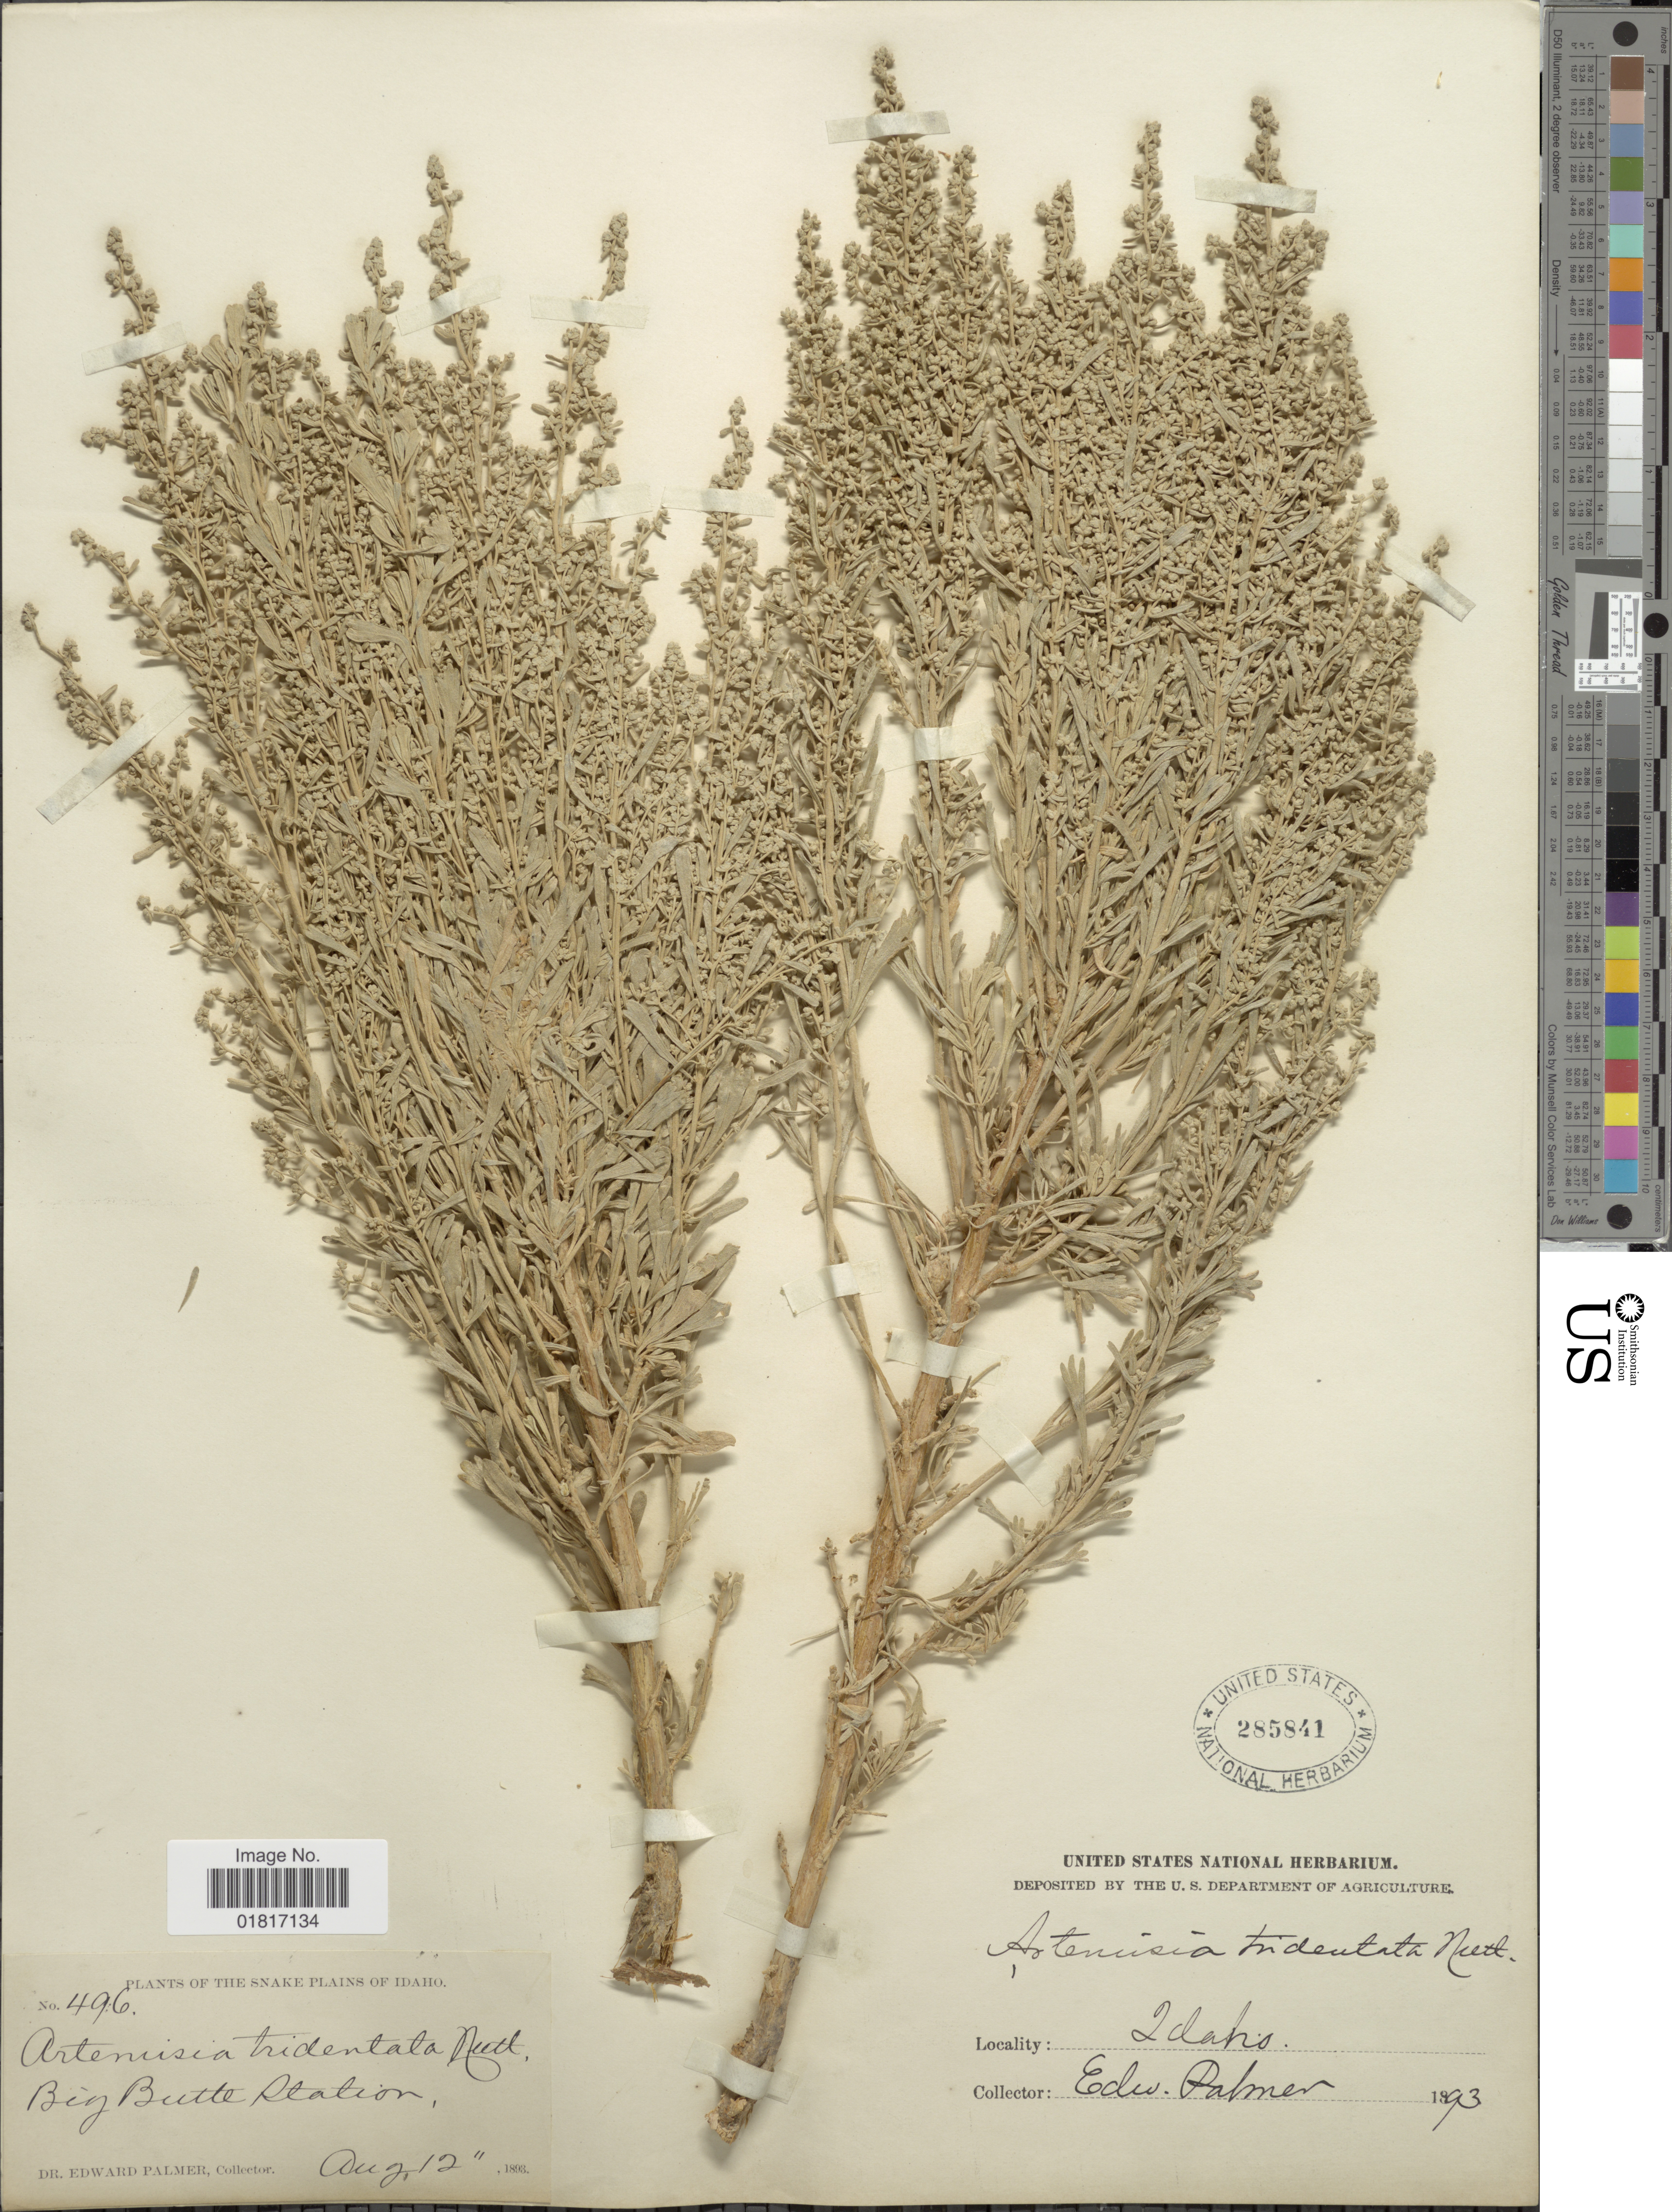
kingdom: Plantae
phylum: Tracheophyta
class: Magnoliopsida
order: Asterales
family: Asteraceae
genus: Artemisia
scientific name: Artemisia tridentata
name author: Nutt.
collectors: E. Palmer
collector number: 496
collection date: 1893-08-12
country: United States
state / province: Idaho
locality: The Snake Plains of Idaho, Big Butte Station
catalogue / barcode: US 285841